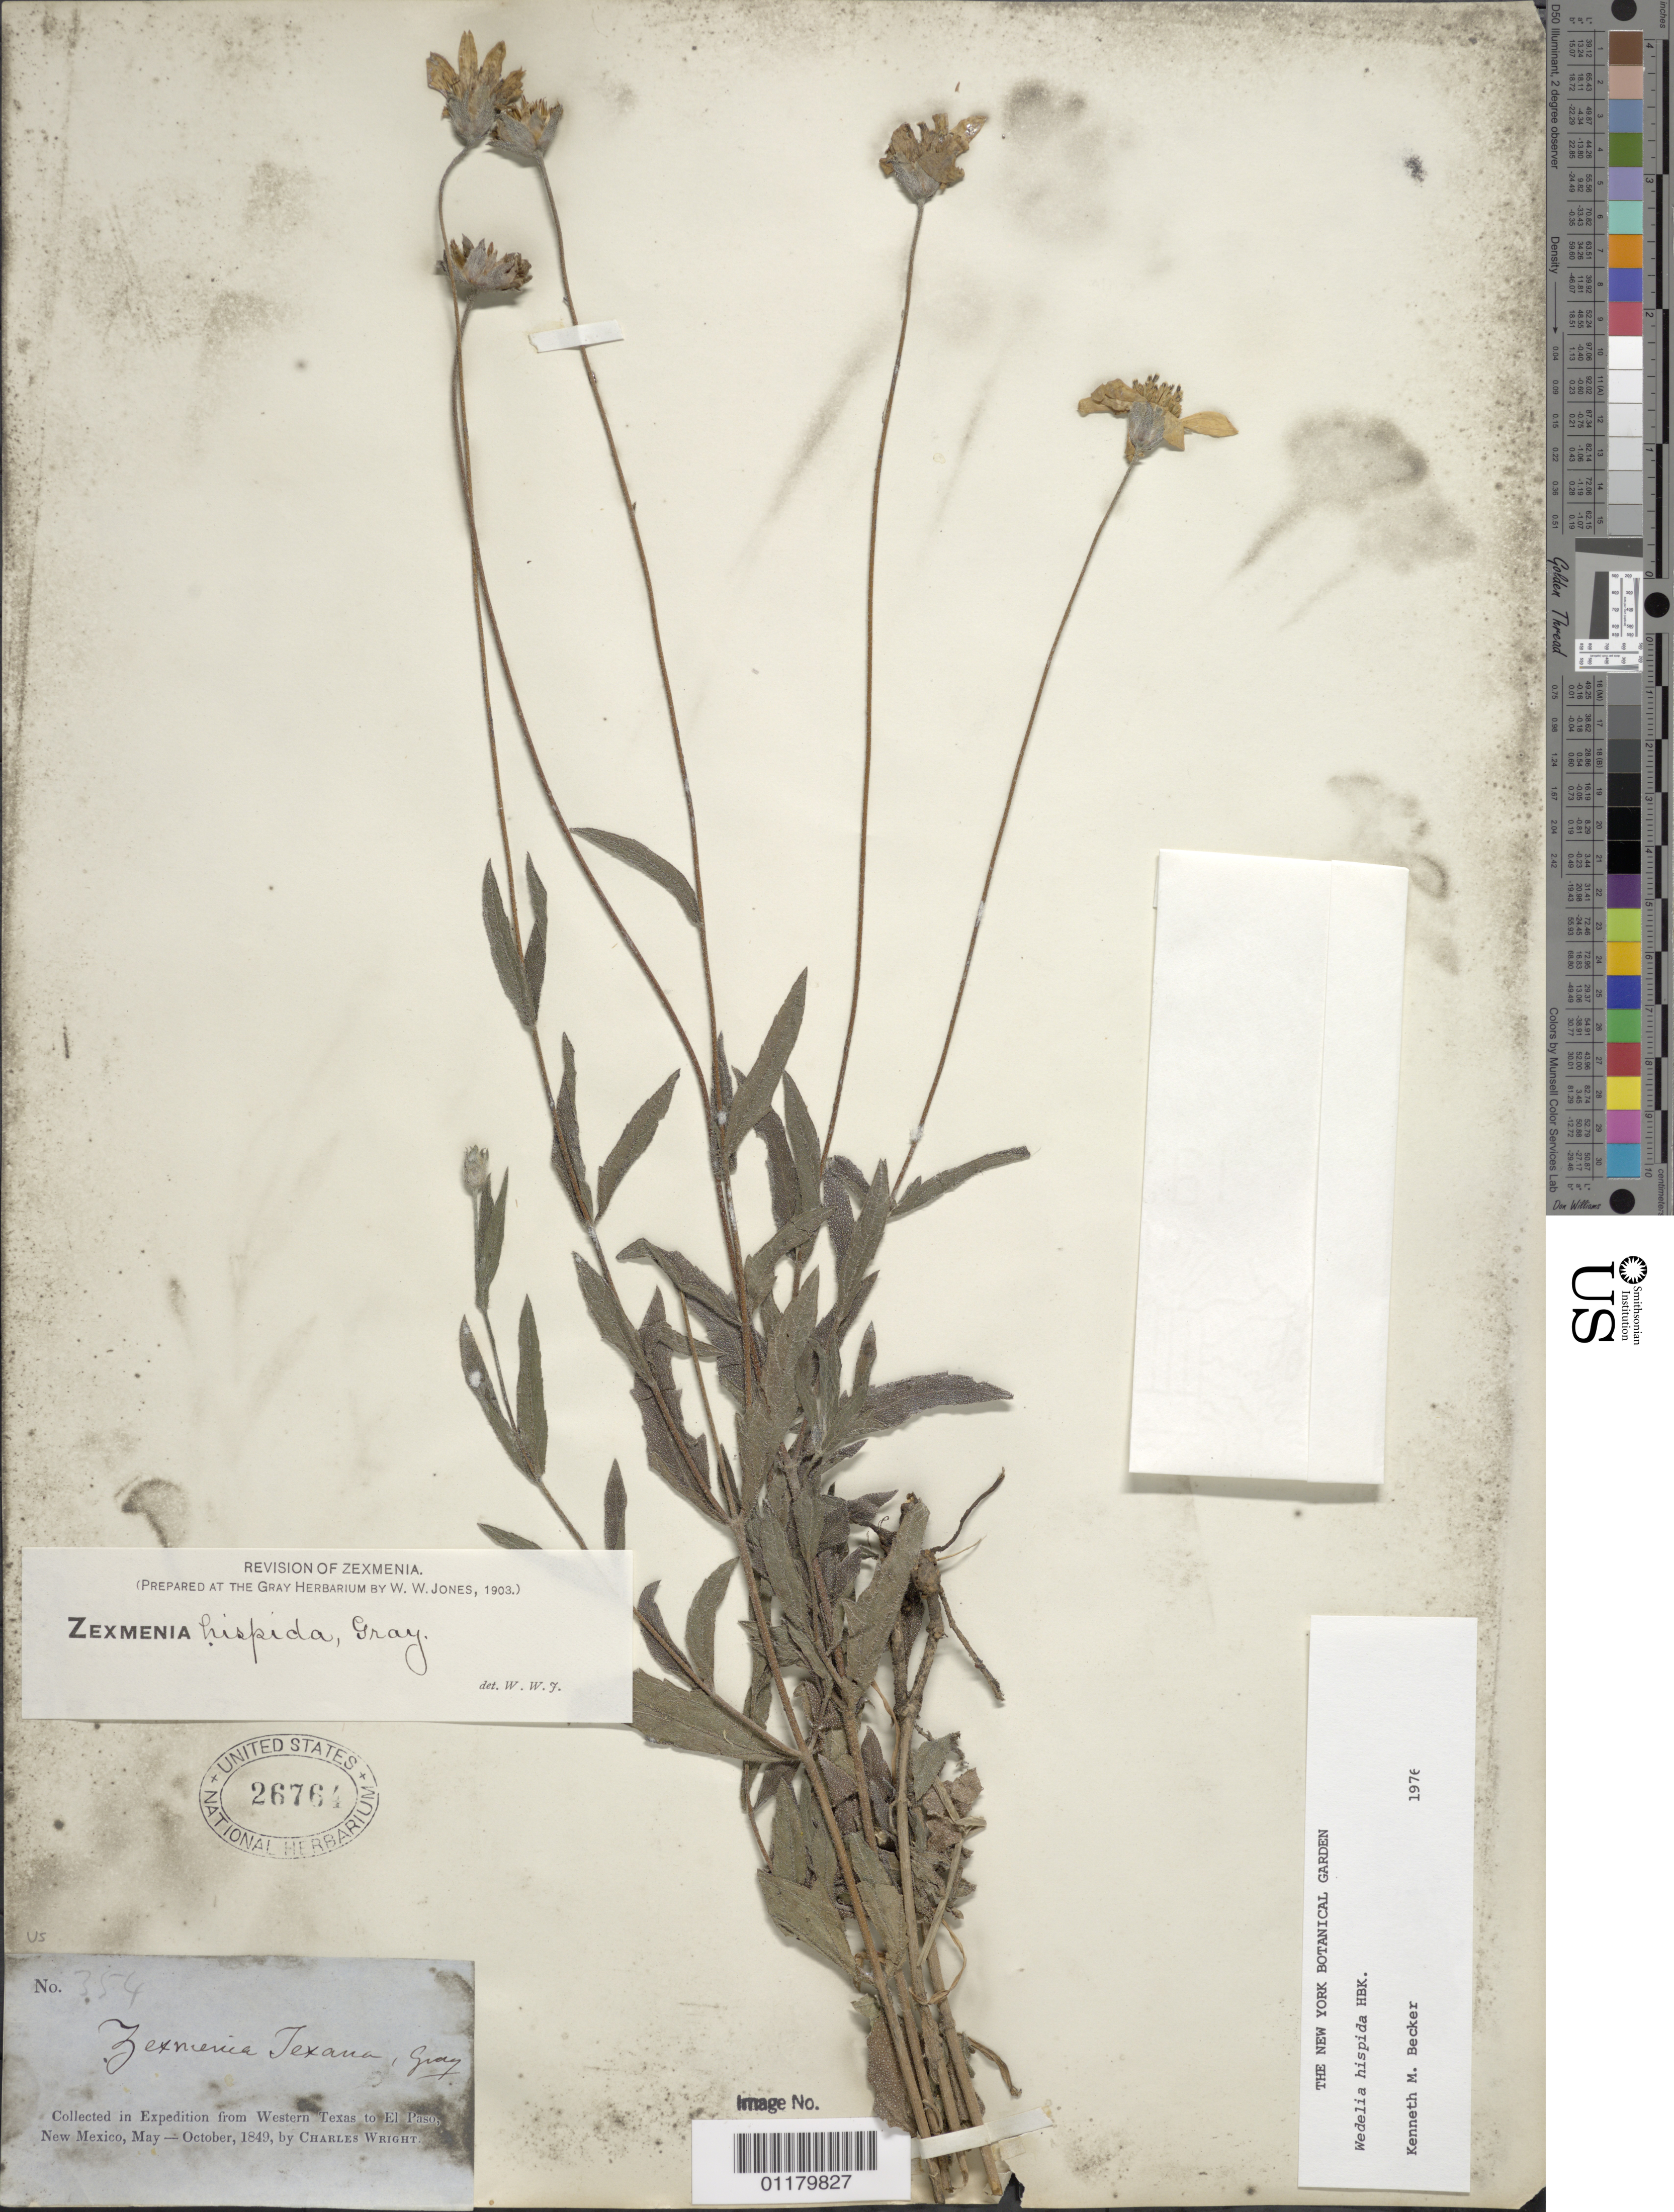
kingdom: Plantae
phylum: Tracheophyta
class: Magnoliopsida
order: Asterales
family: Asteraceae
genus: Wedelia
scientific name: Wedelia acapulcensis var. hispida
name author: (Kunth) Strother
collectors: C. Wright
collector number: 354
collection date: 1849-05/1849-10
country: United States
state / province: New Mexico / Texas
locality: from Western Texas to El Paso, New Mexico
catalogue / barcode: US 26764